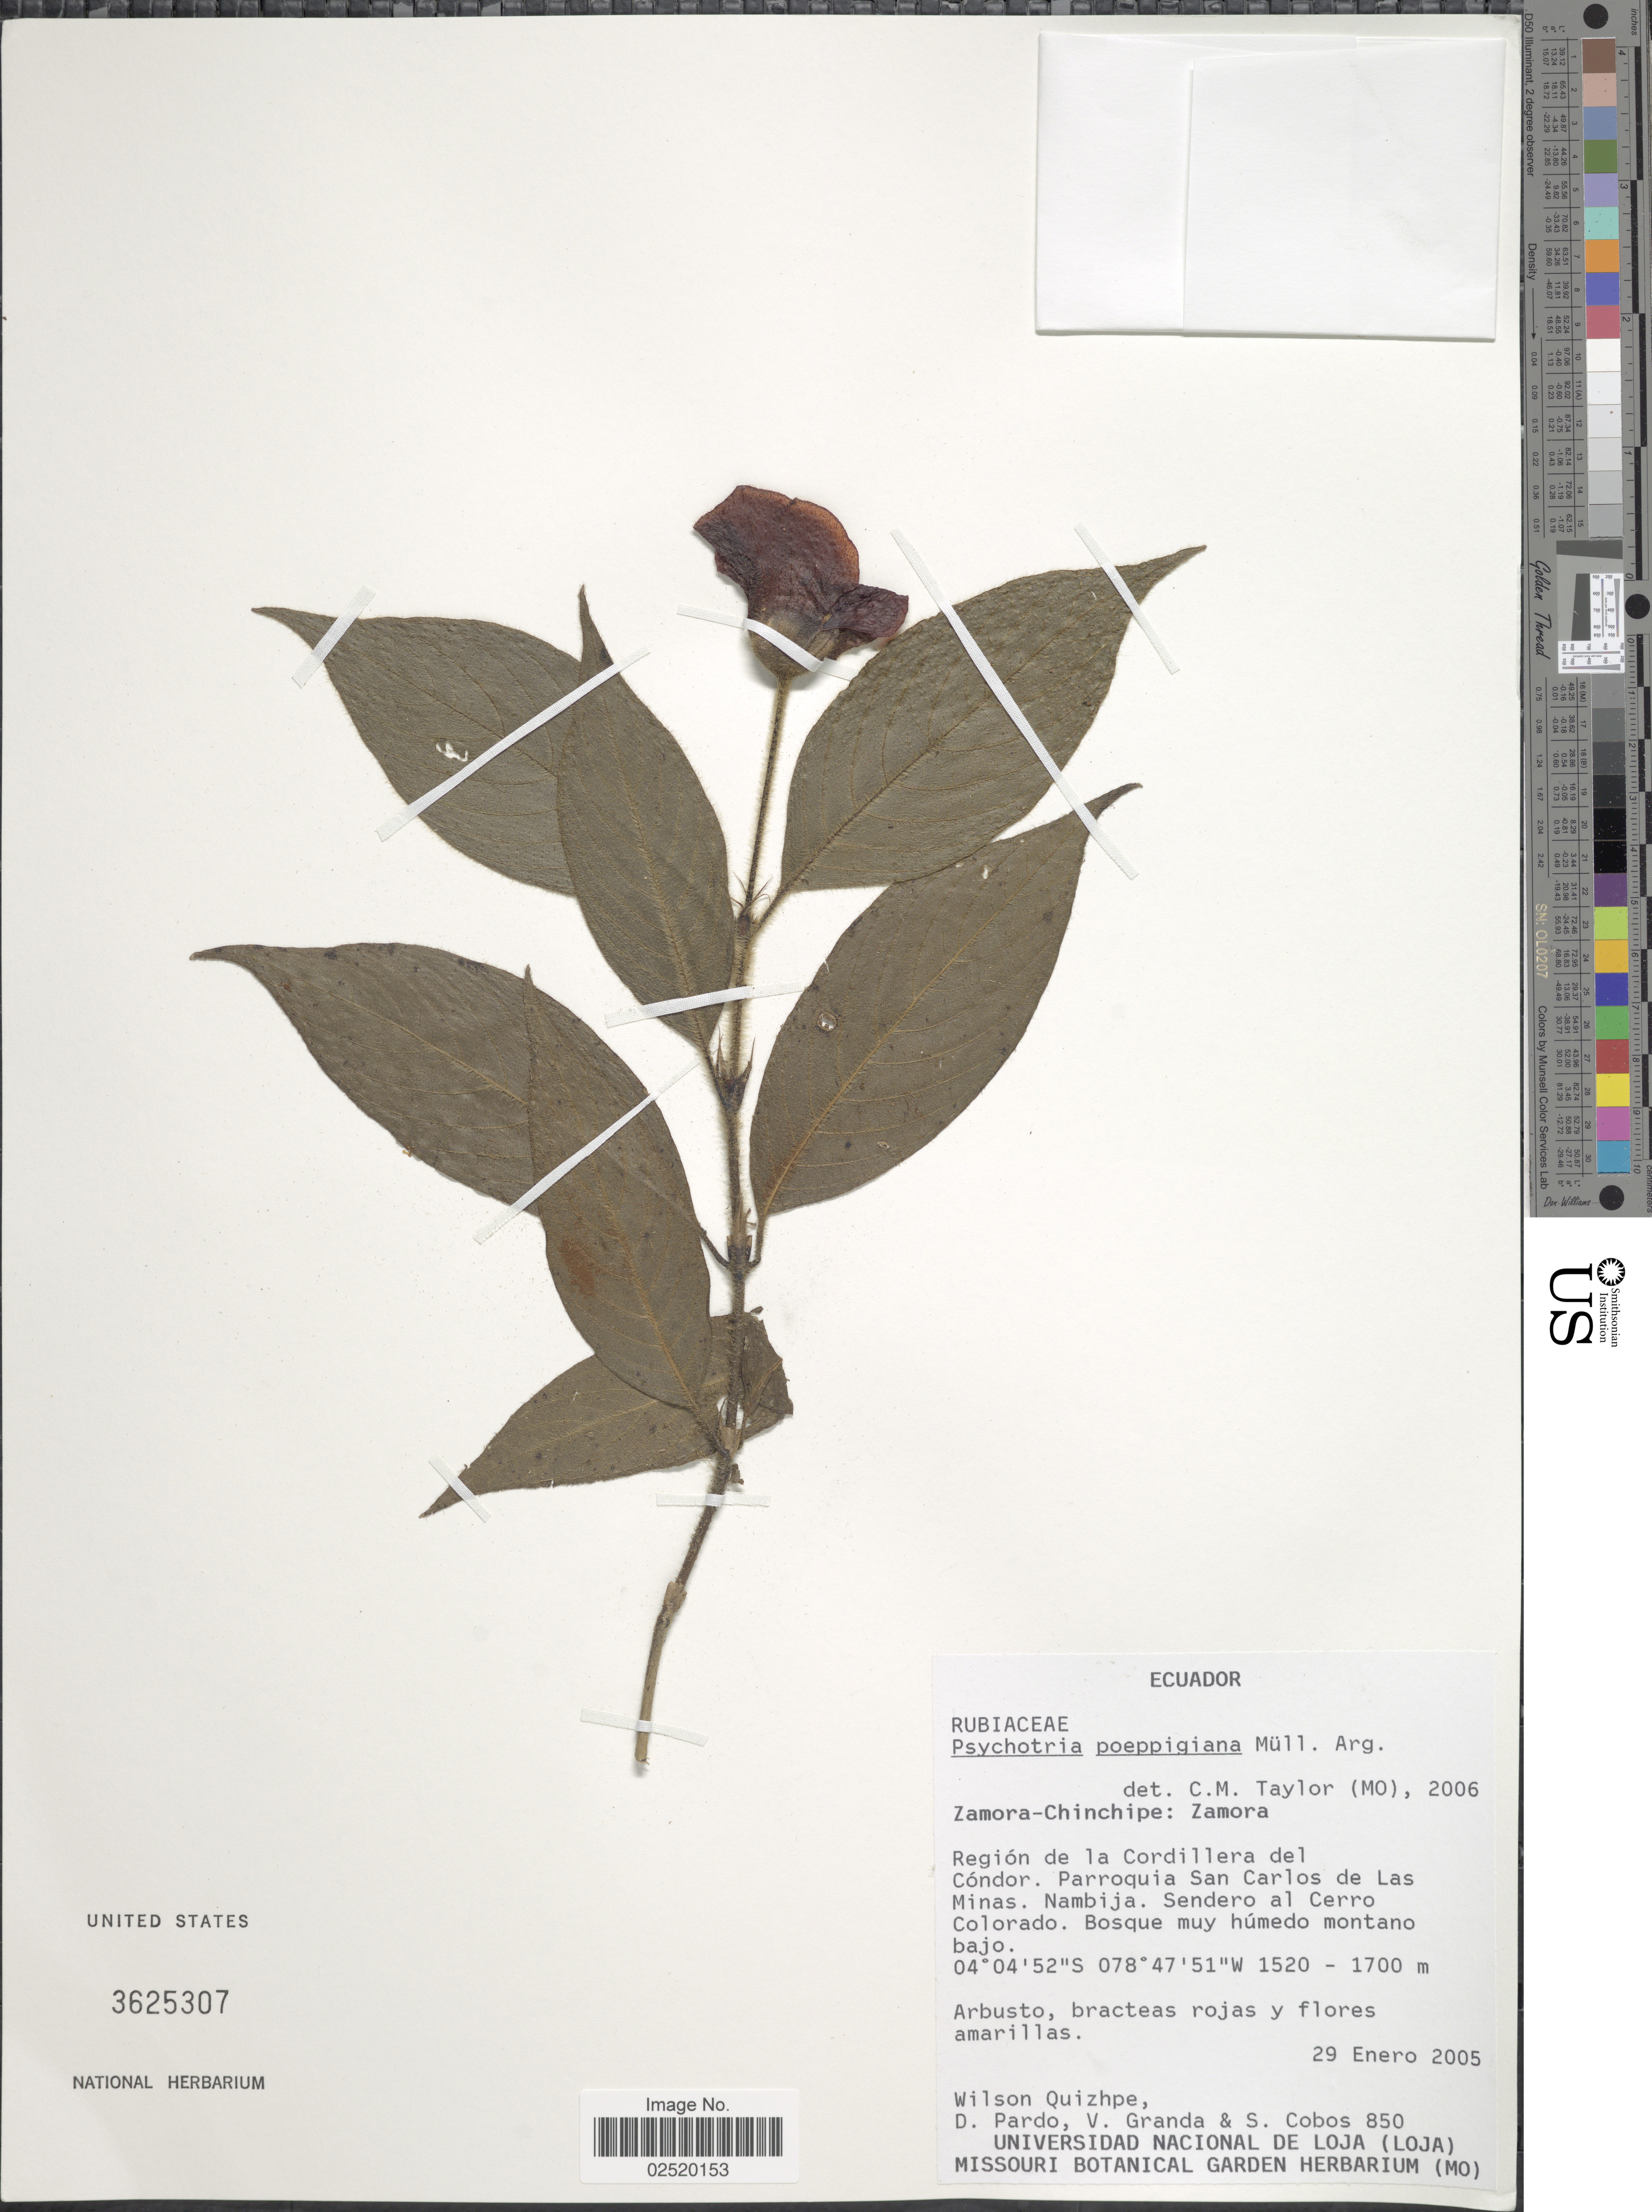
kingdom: Plantae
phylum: Tracheophyta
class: Magnoliopsida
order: Gentianales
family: Rubiaceae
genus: Psychotria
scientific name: Psychotria poeppigiana subsp. poeppigiana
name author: Müll. Arg.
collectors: W. Quizhpe, D. Pardo, V. Granda & S. Cobos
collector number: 850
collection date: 2005-01-29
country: Ecuador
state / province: Zamora-Chinchipe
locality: Zamora-Chinchipe: Zamora, Region de la Cordillera del Condor, Parroquia San Carlos de Las Minas, Nambija, Sendero al Cerro Colorado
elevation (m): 1520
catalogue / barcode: US 3625307